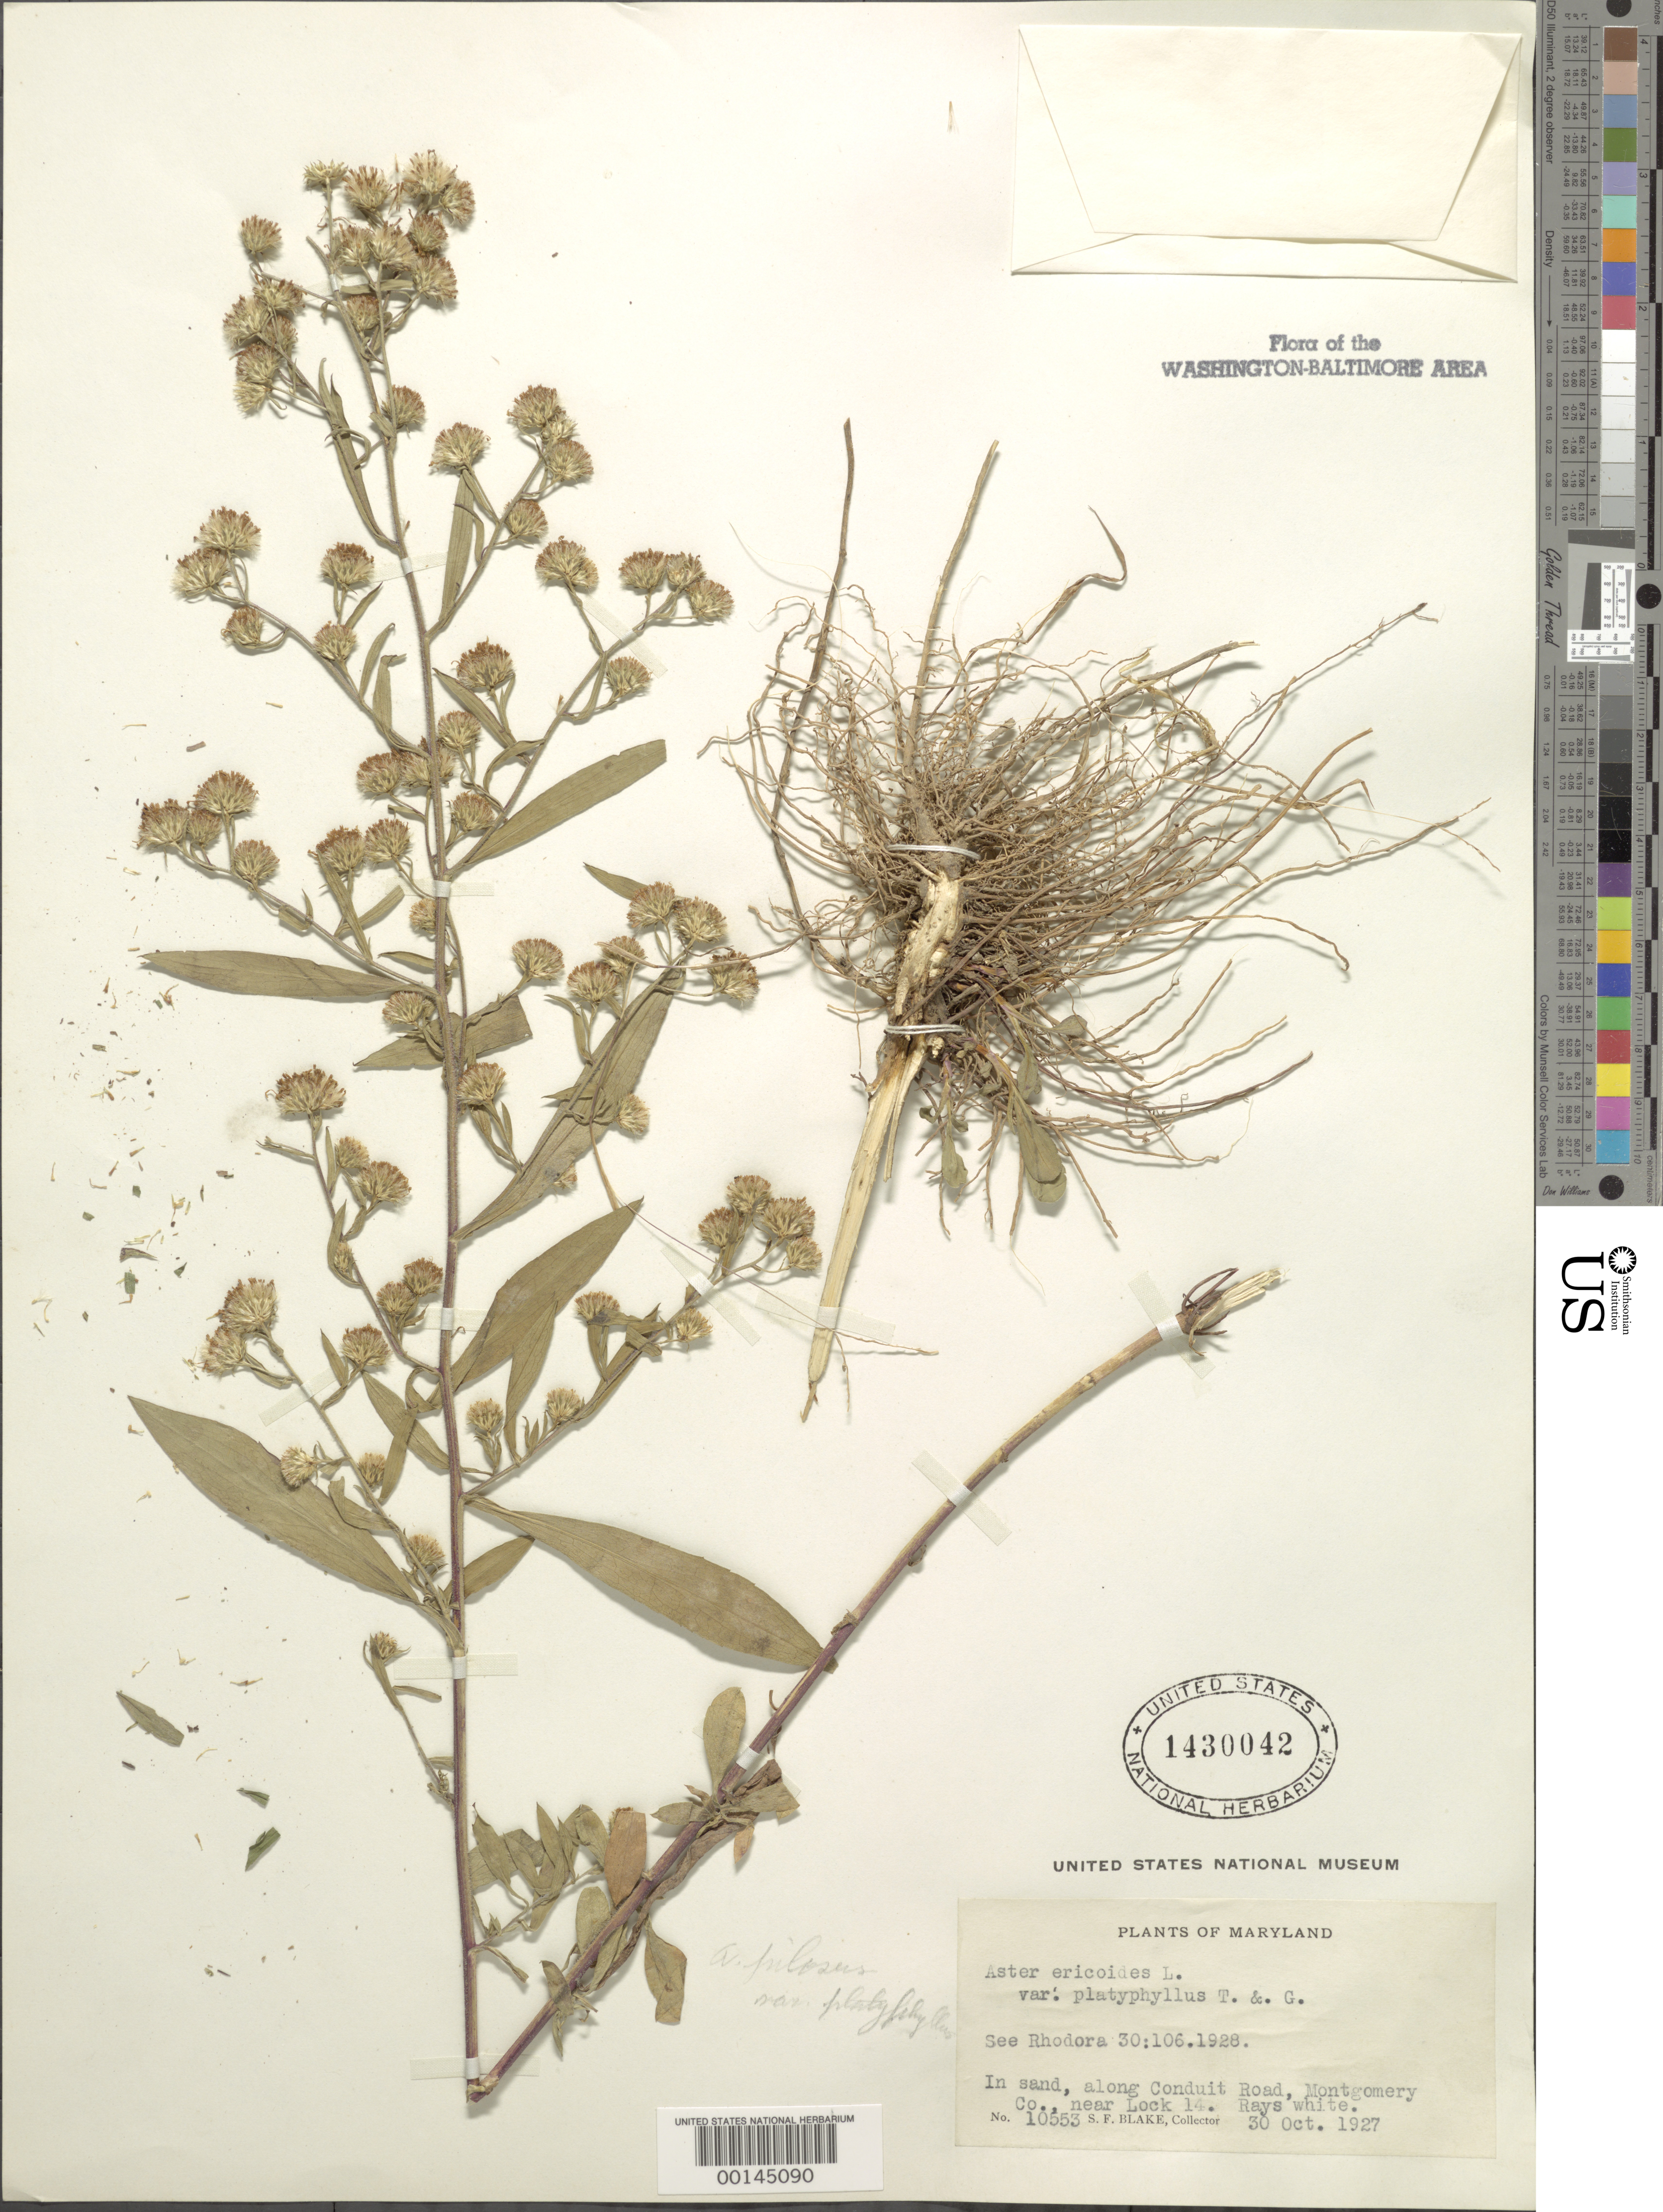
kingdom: Plantae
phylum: Tracheophyta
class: Magnoliopsida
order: Asterales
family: Asteraceae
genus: Symphyotrichum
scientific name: Symphyotrichum pilosum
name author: (Willd.) G.L. Nesom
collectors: S. Blake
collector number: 10553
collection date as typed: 30 Oct 1927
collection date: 1927-10-30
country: United States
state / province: Maryland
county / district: Montgomery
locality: Conduit Road near Lock 14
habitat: Sand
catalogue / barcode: US 1430042